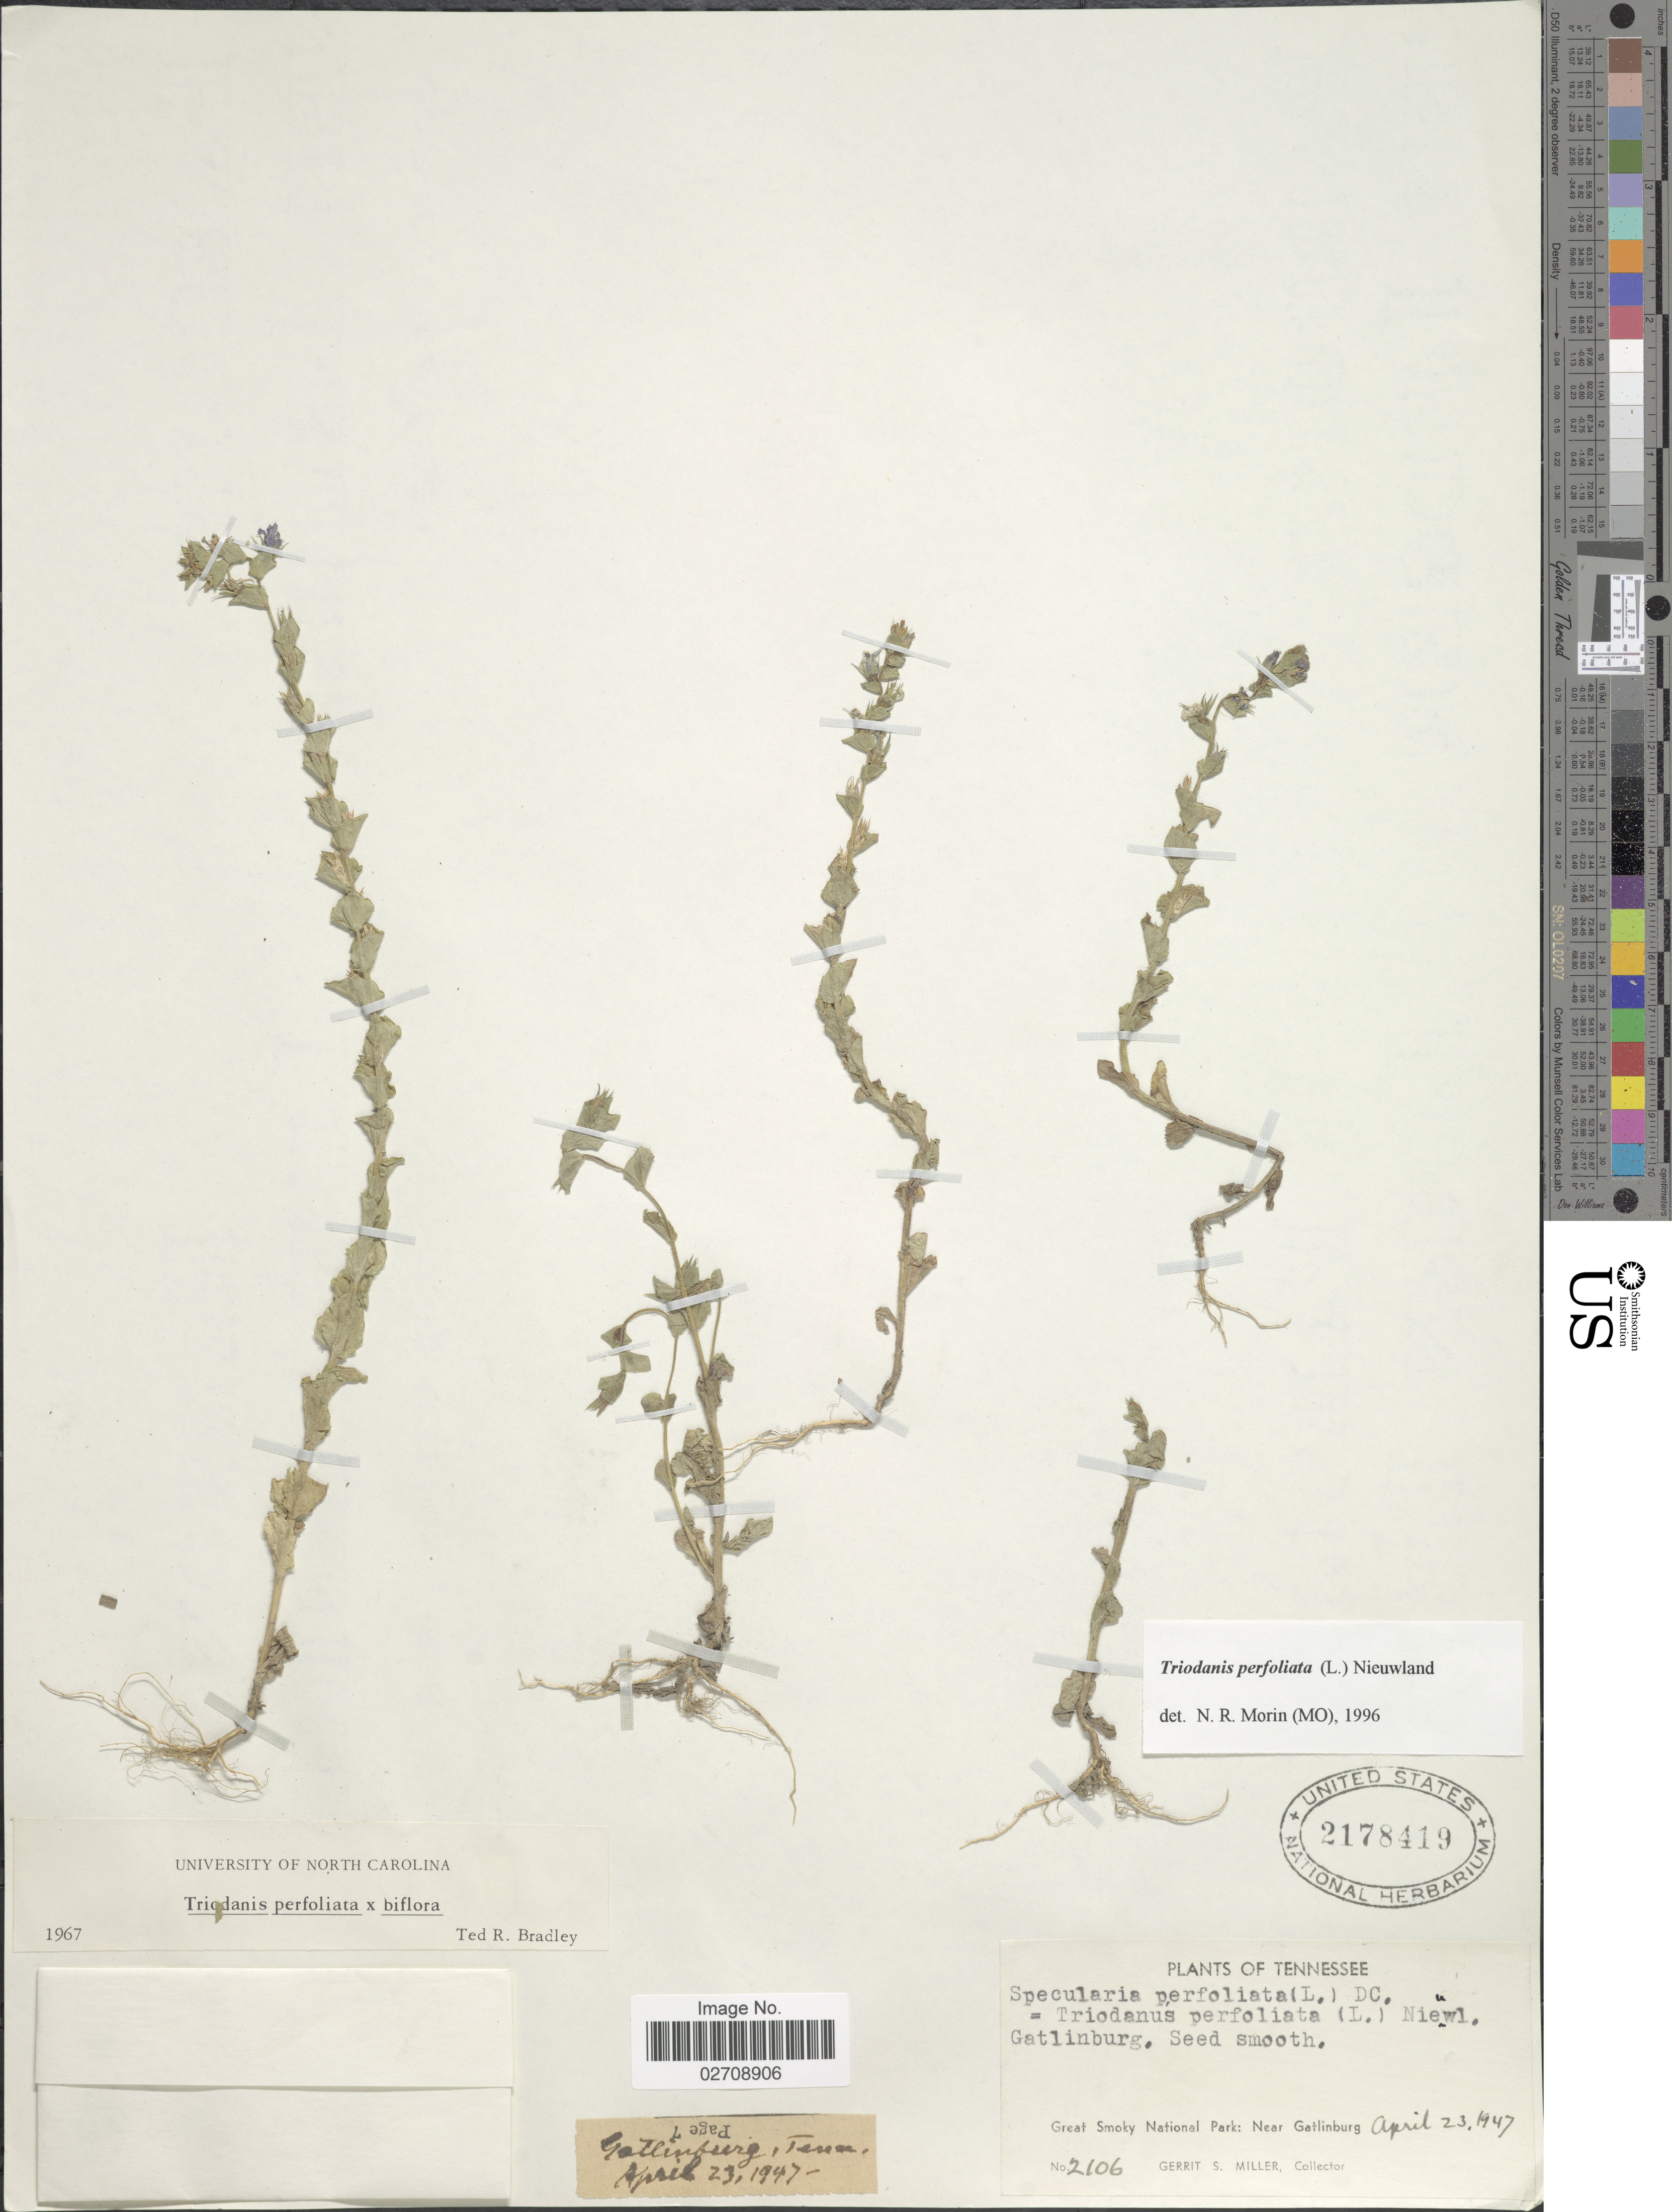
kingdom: Plantae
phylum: Tracheophyta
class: Magnoliopsida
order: Asterales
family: Campanulaceae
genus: Triodanis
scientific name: Triodanis perfoliata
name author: (L.) Nieuwl.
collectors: G. S. Miller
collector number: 2106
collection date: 1947-04-23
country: United States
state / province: Tennessee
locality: Great Smoky National Park: Near Gatlinburg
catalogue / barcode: US 2178419